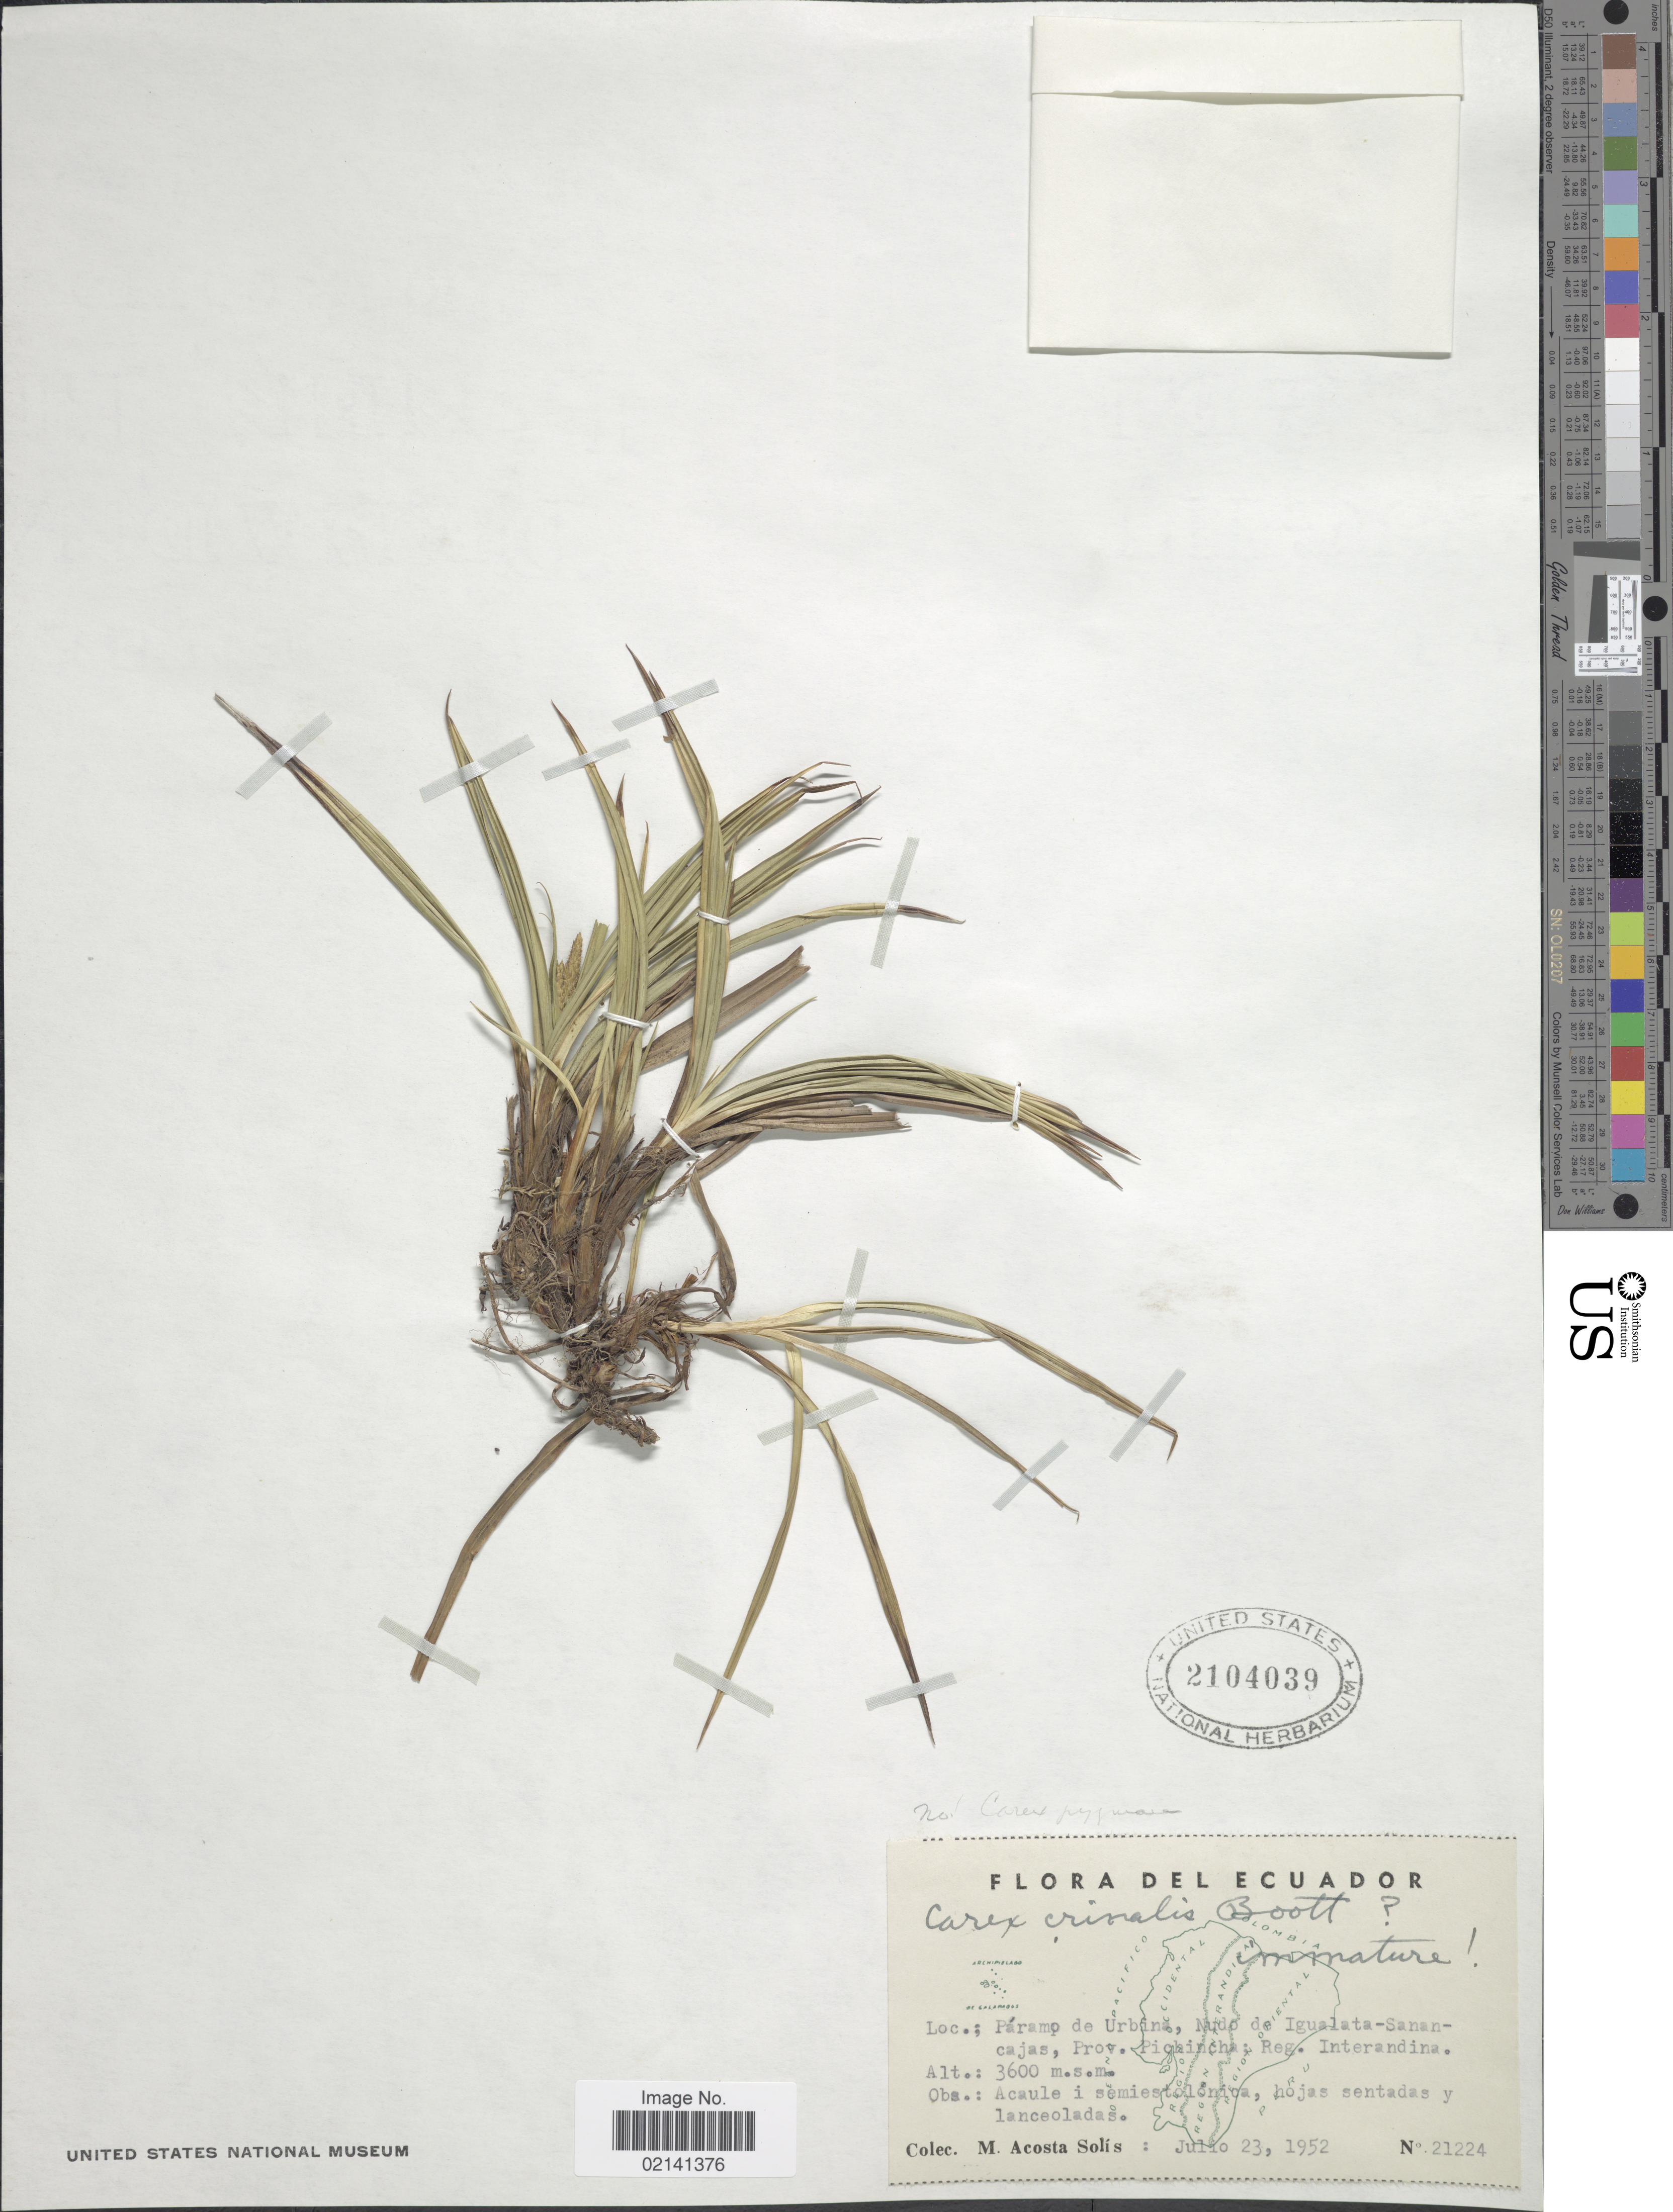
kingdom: Plantae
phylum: Tracheophyta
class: Liliopsida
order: Poales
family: Cyperaceae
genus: Carex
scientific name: Carex pygmaea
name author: Boeckeler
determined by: Jimnéz-Mejias, Pedro, (UPOS), Universidad Pablo de Olavide (SPAIN)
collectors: M. Acosta Solis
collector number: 21224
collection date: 1952-07-23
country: Ecuador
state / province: Pichincha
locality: Paramo de Urbina, Nudo de Igualata-Sanacajas, Prov. Pichincha: reg, Interandina.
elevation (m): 3600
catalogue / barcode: US 2104039